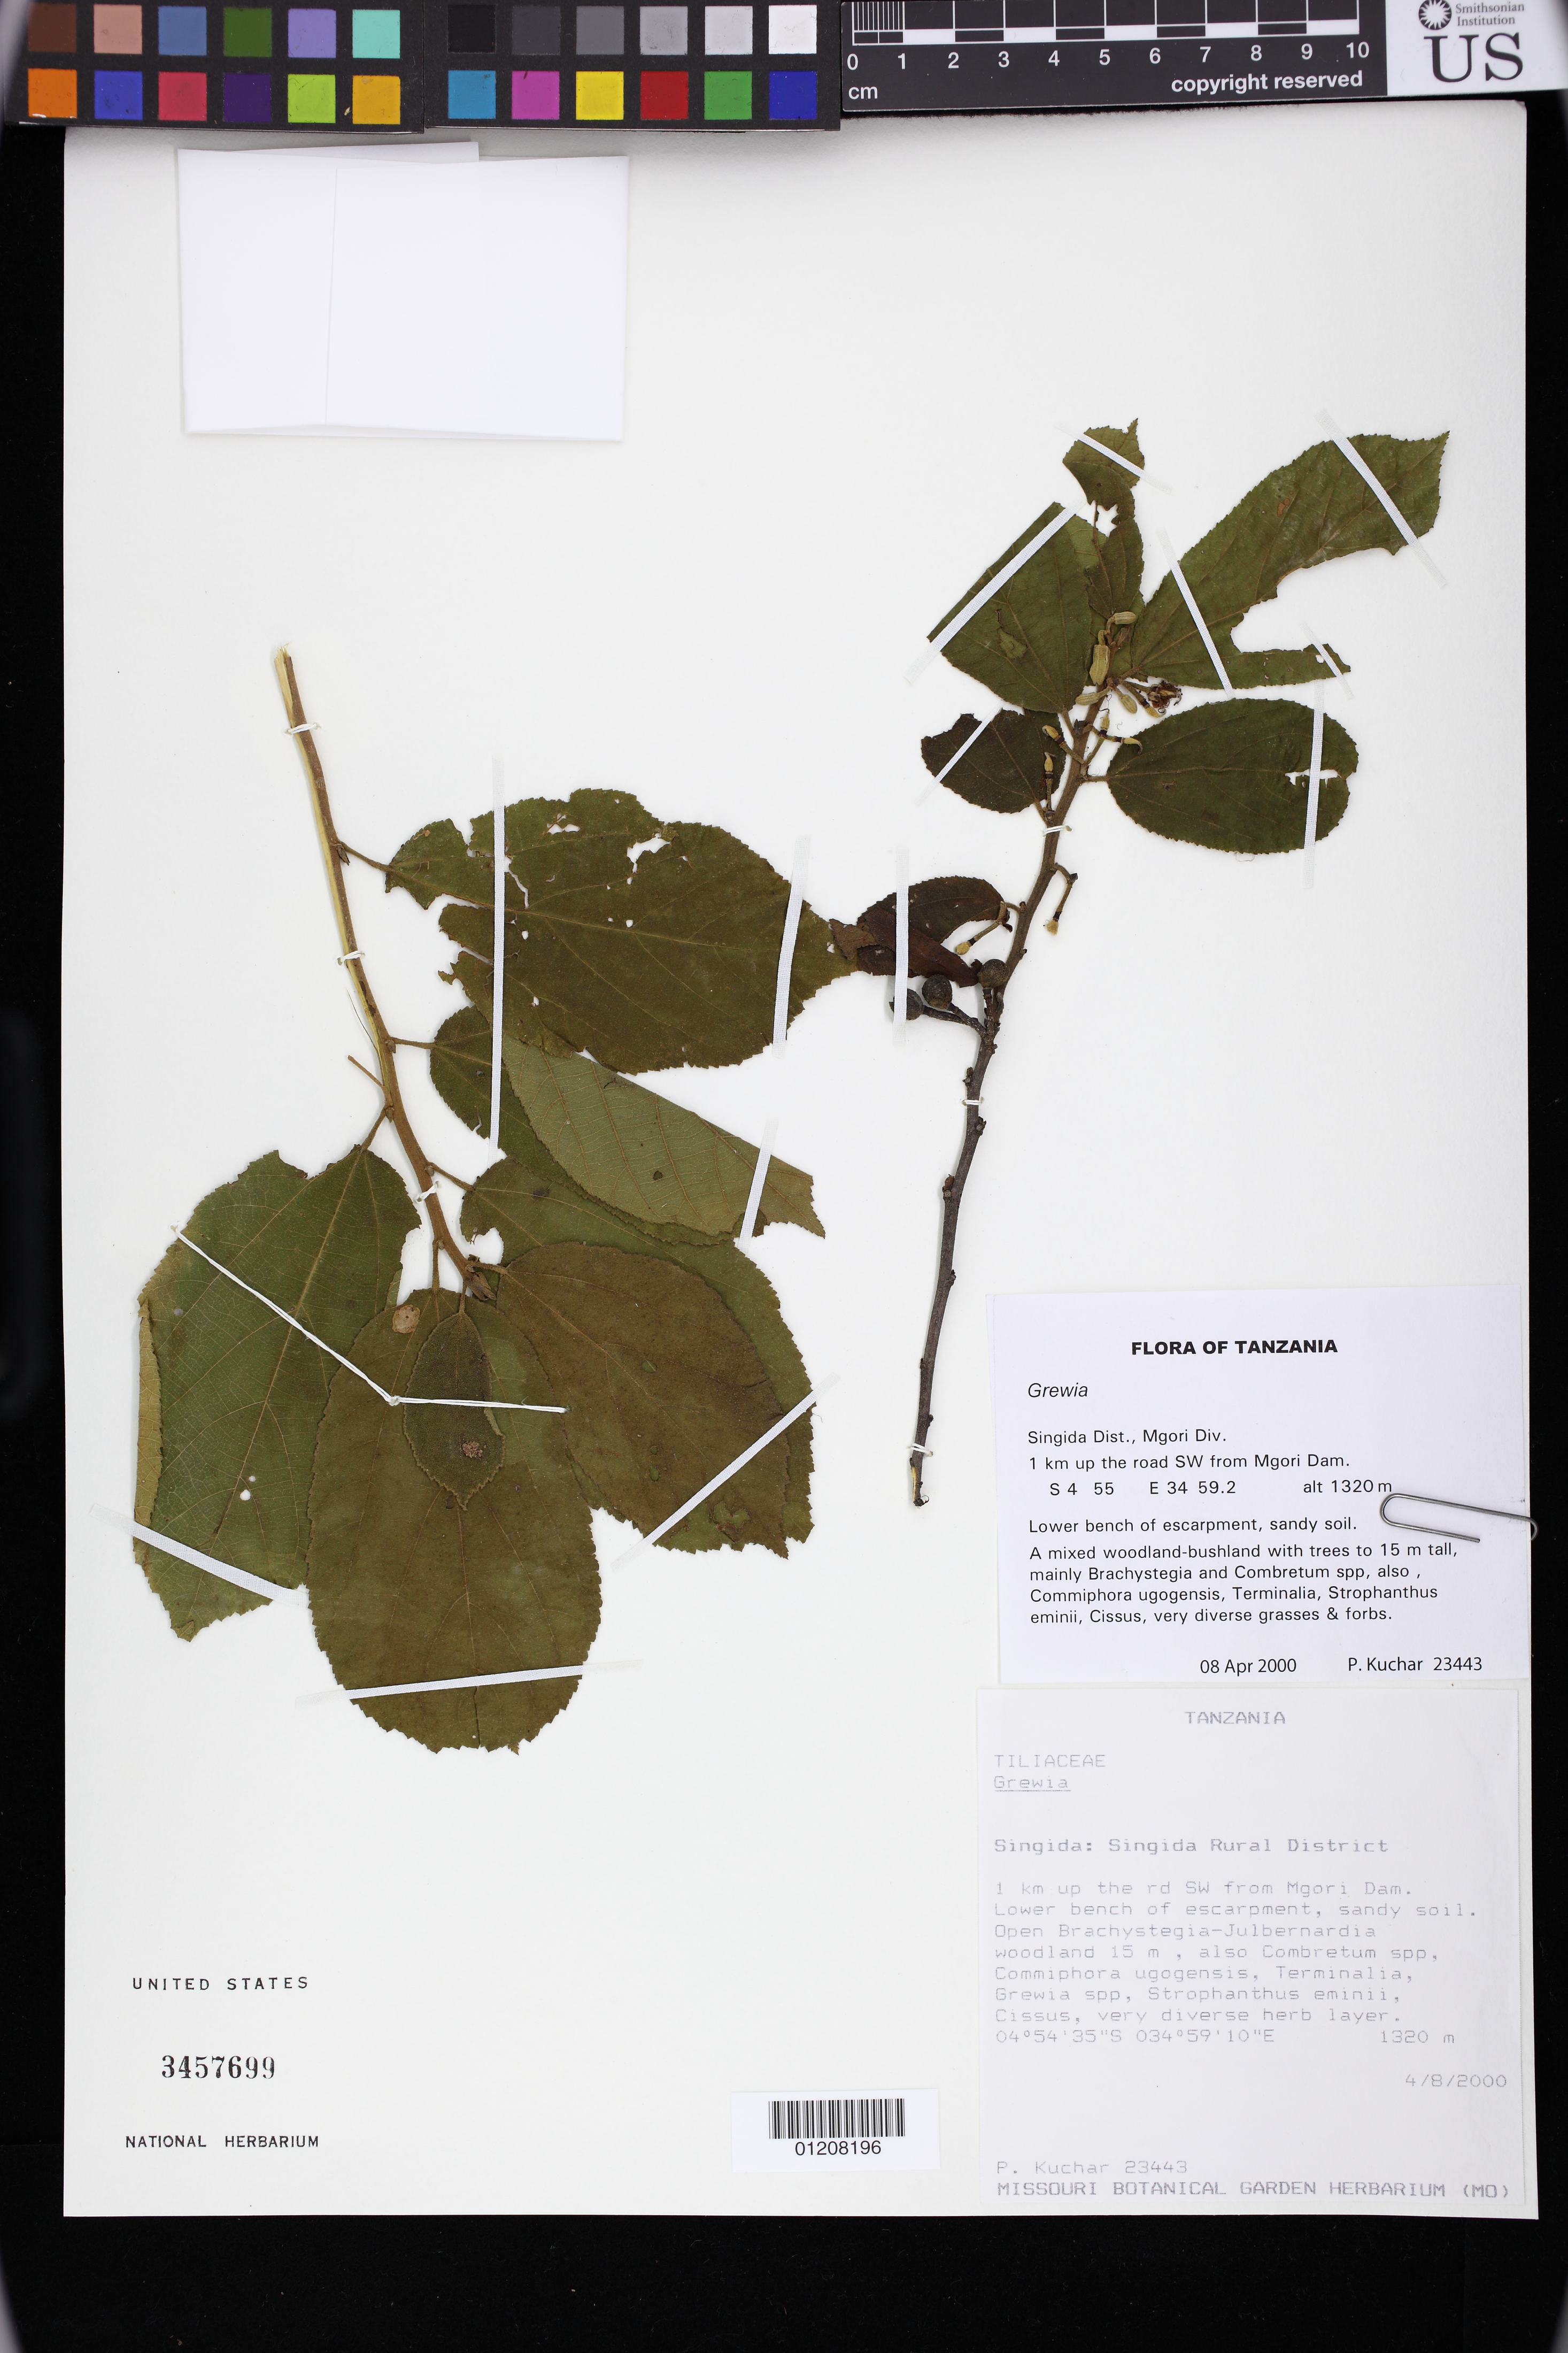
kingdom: Plantae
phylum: Tracheophyta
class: Magnoliopsida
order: Malvales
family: Malvaceae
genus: Grewia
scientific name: Grewia sp.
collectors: P. Kuchar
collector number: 23443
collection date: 2000-04-08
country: Tanzania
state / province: Singida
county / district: Singida Rural District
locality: Mgori Div.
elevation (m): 1320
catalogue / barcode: US 3457699